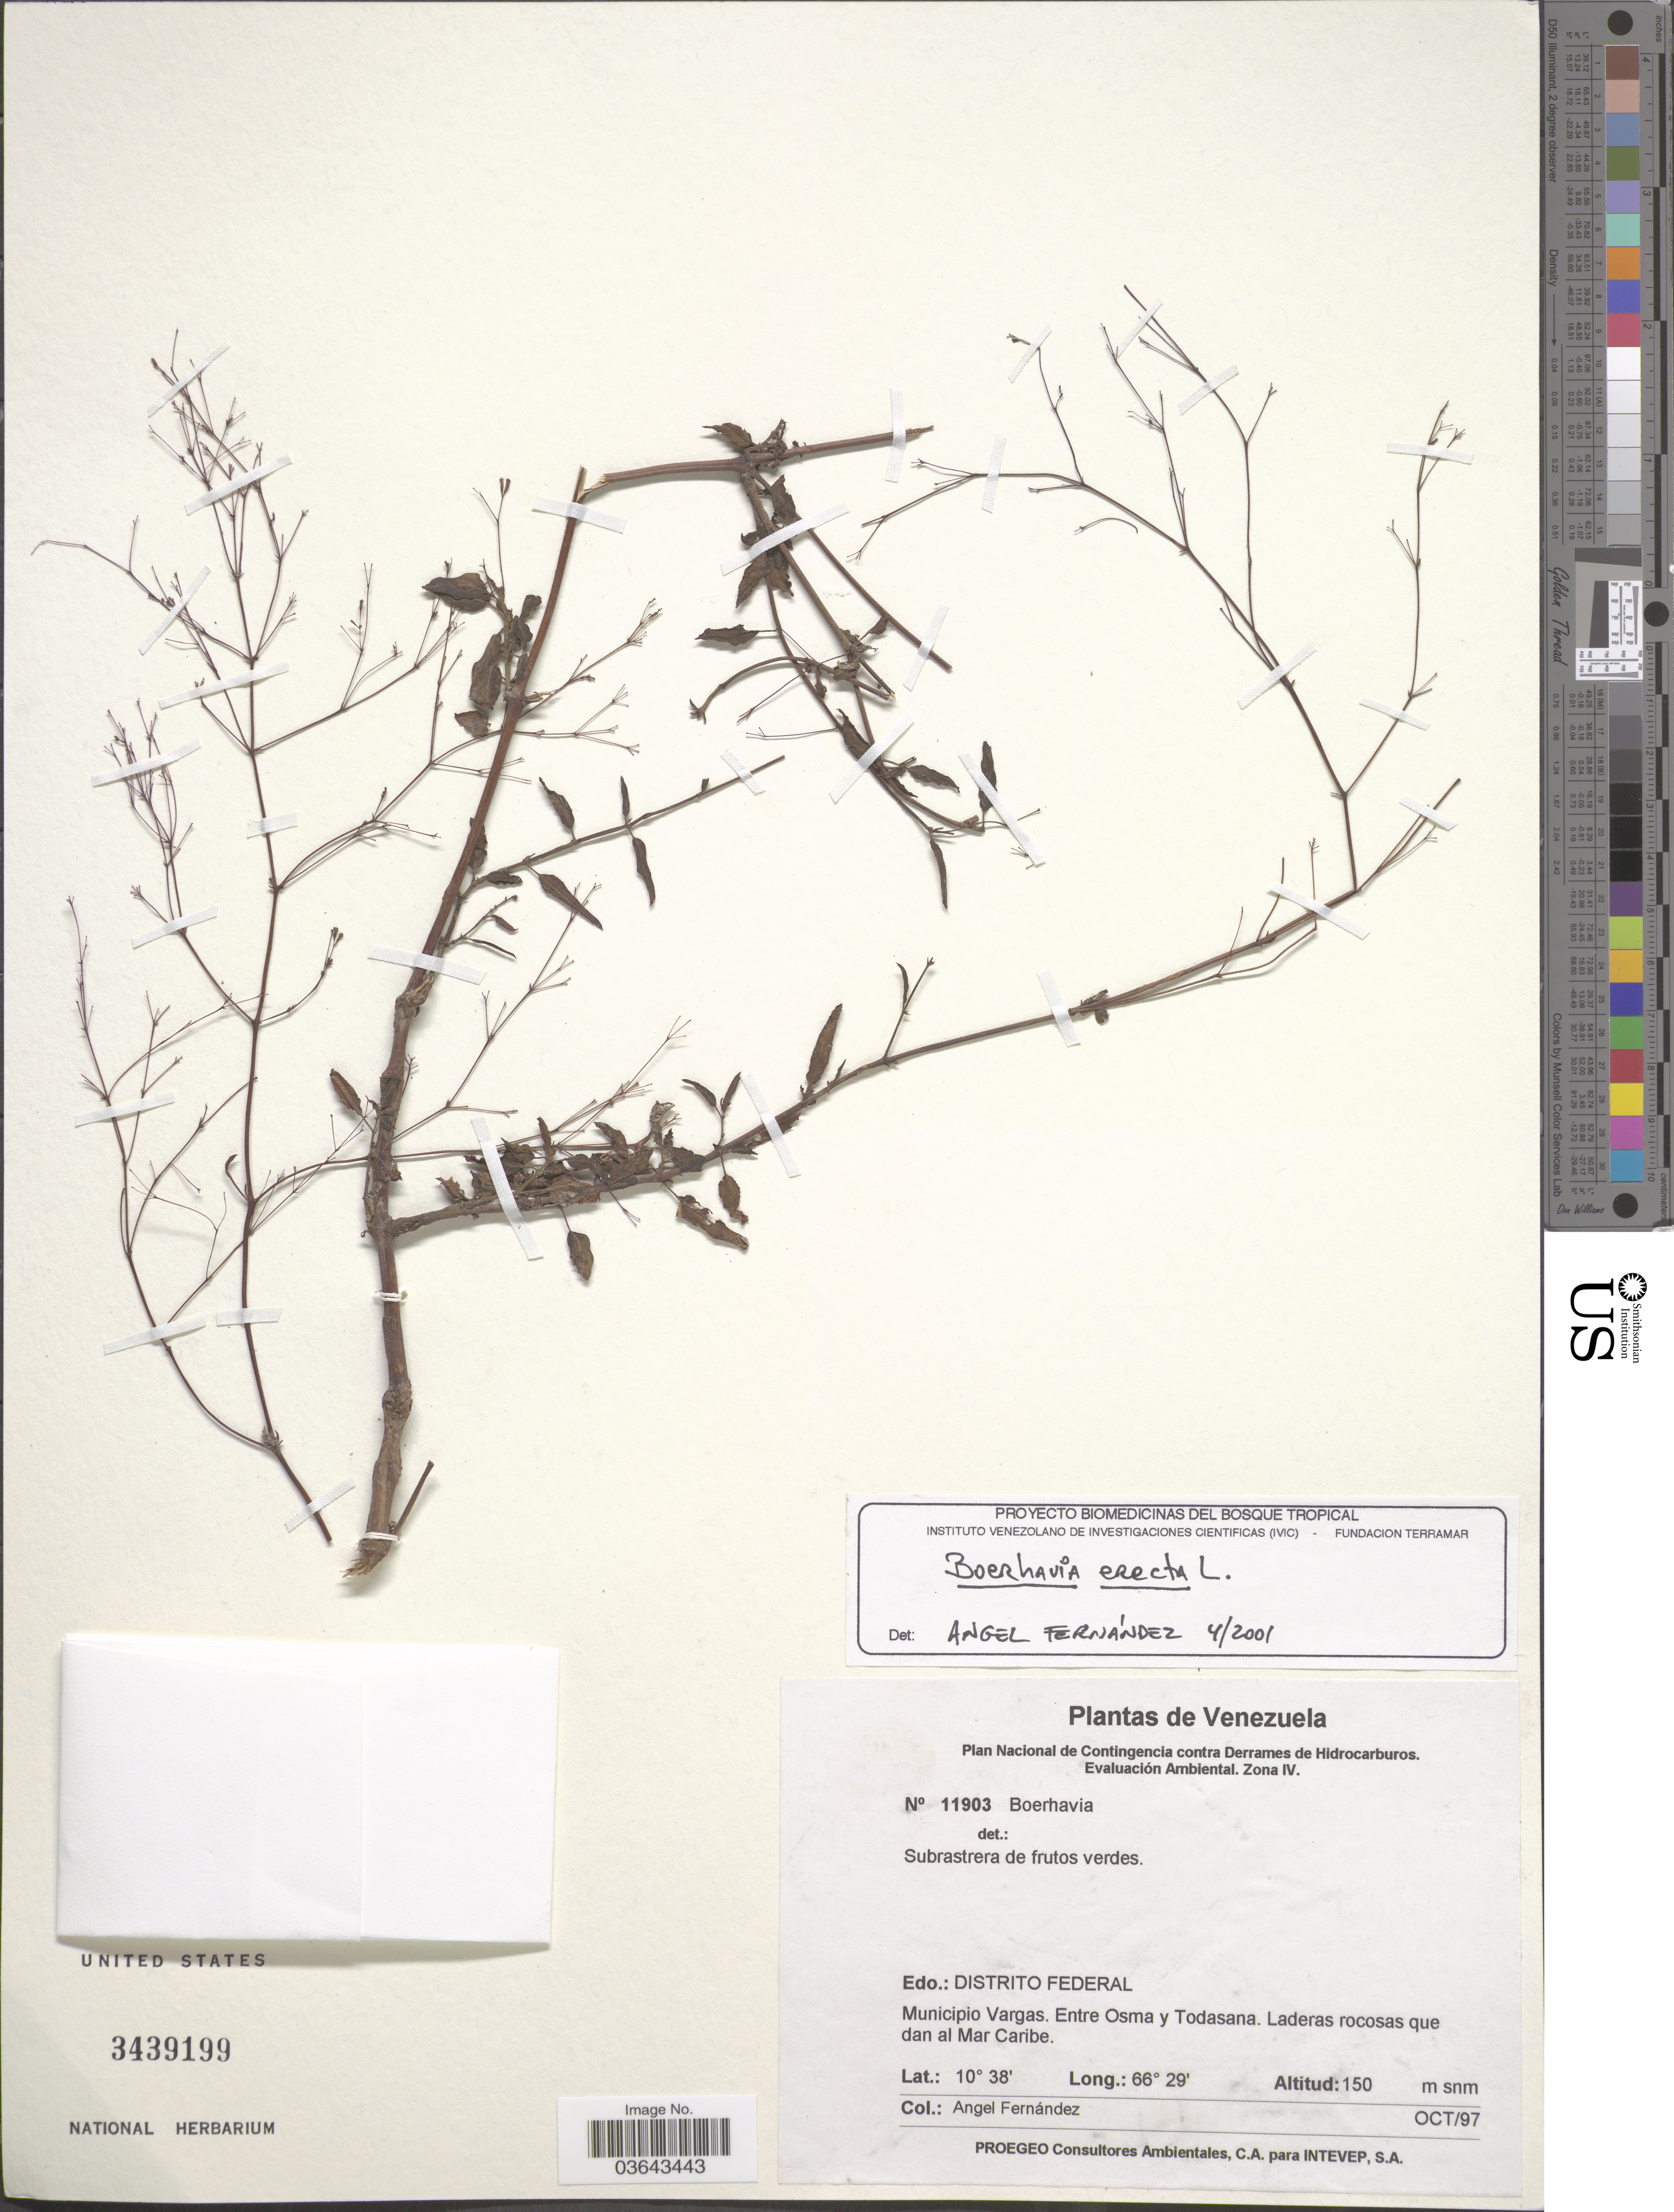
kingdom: Plantae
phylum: Tracheophyta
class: Magnoliopsida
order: Caryophyllales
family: Nyctaginaceae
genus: Boerhavia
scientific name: Boerhavia erecta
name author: L.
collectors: Á. Fernández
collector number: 11903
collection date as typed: Transcribed d/m/y: /10/97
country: Venezuela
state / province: Vargas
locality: Edo.: Distrito Federal. Municipio Vargas. Entre Osma y Todasana. Laderas rocosas que dan al Mar Caribe.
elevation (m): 150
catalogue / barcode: US 3439199